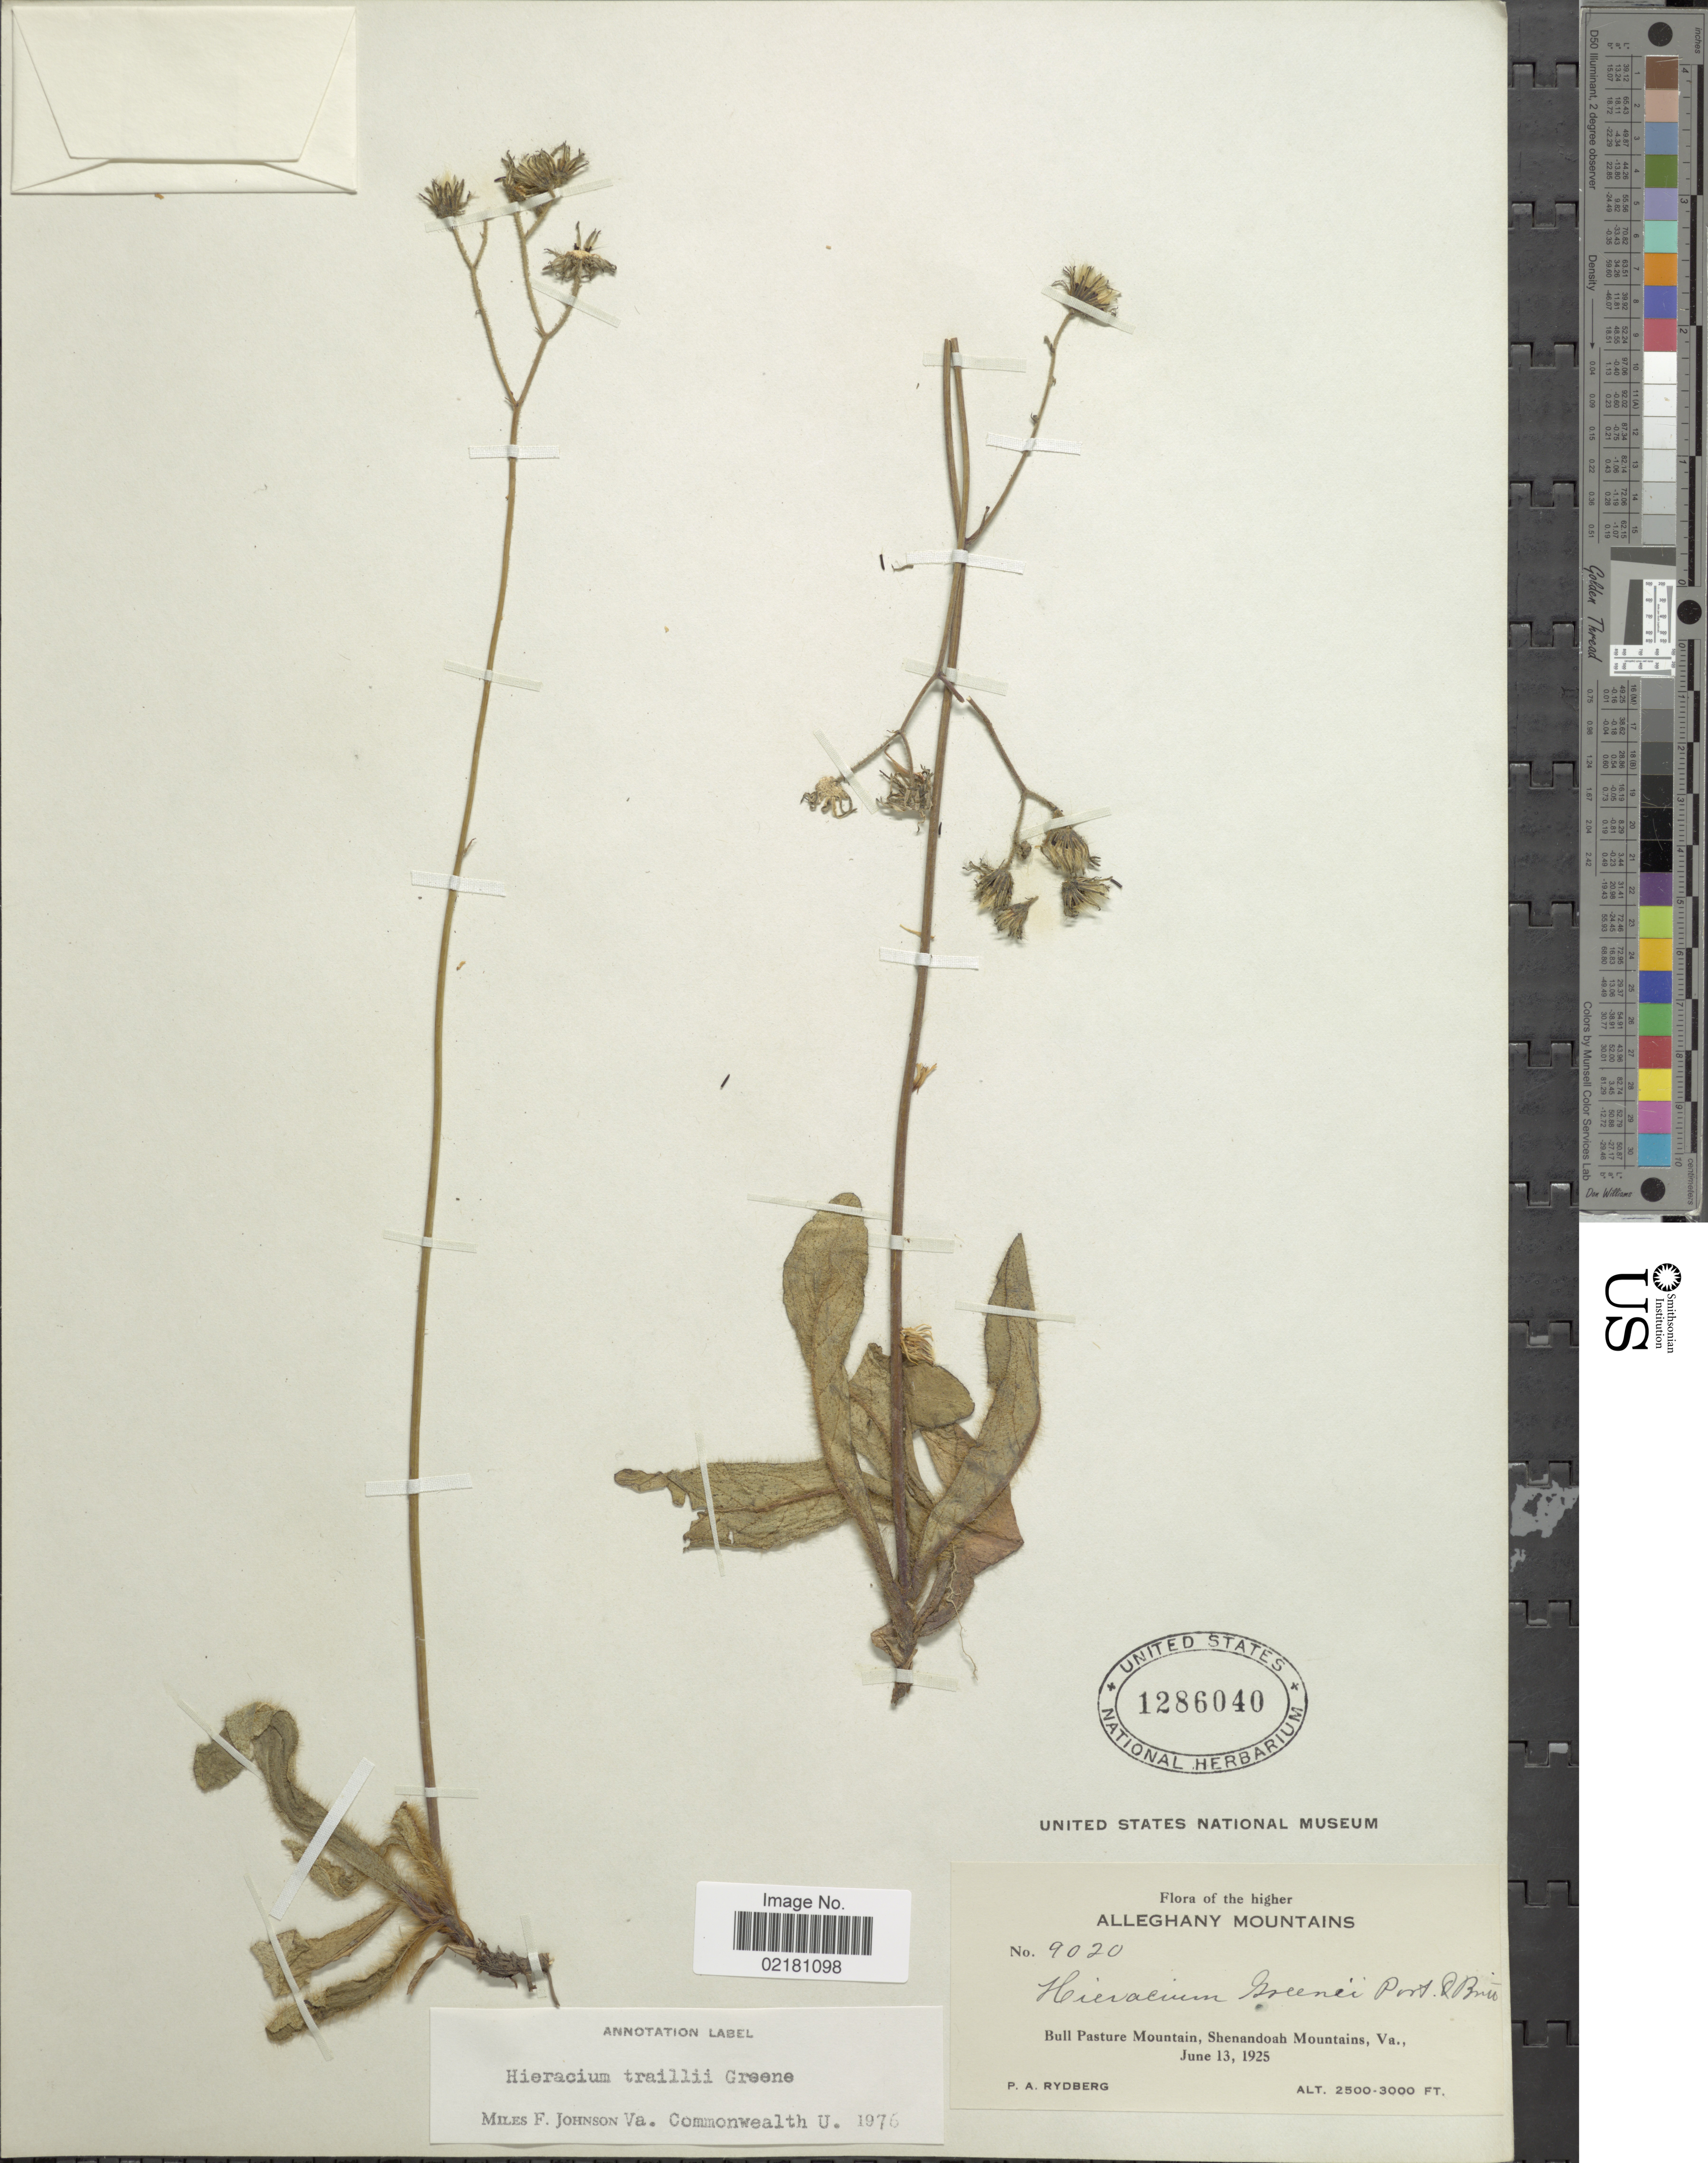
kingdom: Plantae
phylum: Tracheophyta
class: Magnoliopsida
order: Asterales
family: Asteraceae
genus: Hieracium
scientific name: Hieracium traillii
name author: Greene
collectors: P. A. Rydberg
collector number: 9020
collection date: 1925-06-13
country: United States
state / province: Virginia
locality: Higher Alleghany Mountains. Bull Pasture Mountain, Shenandoah Mountains, Va.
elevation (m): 762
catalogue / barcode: US 1286040